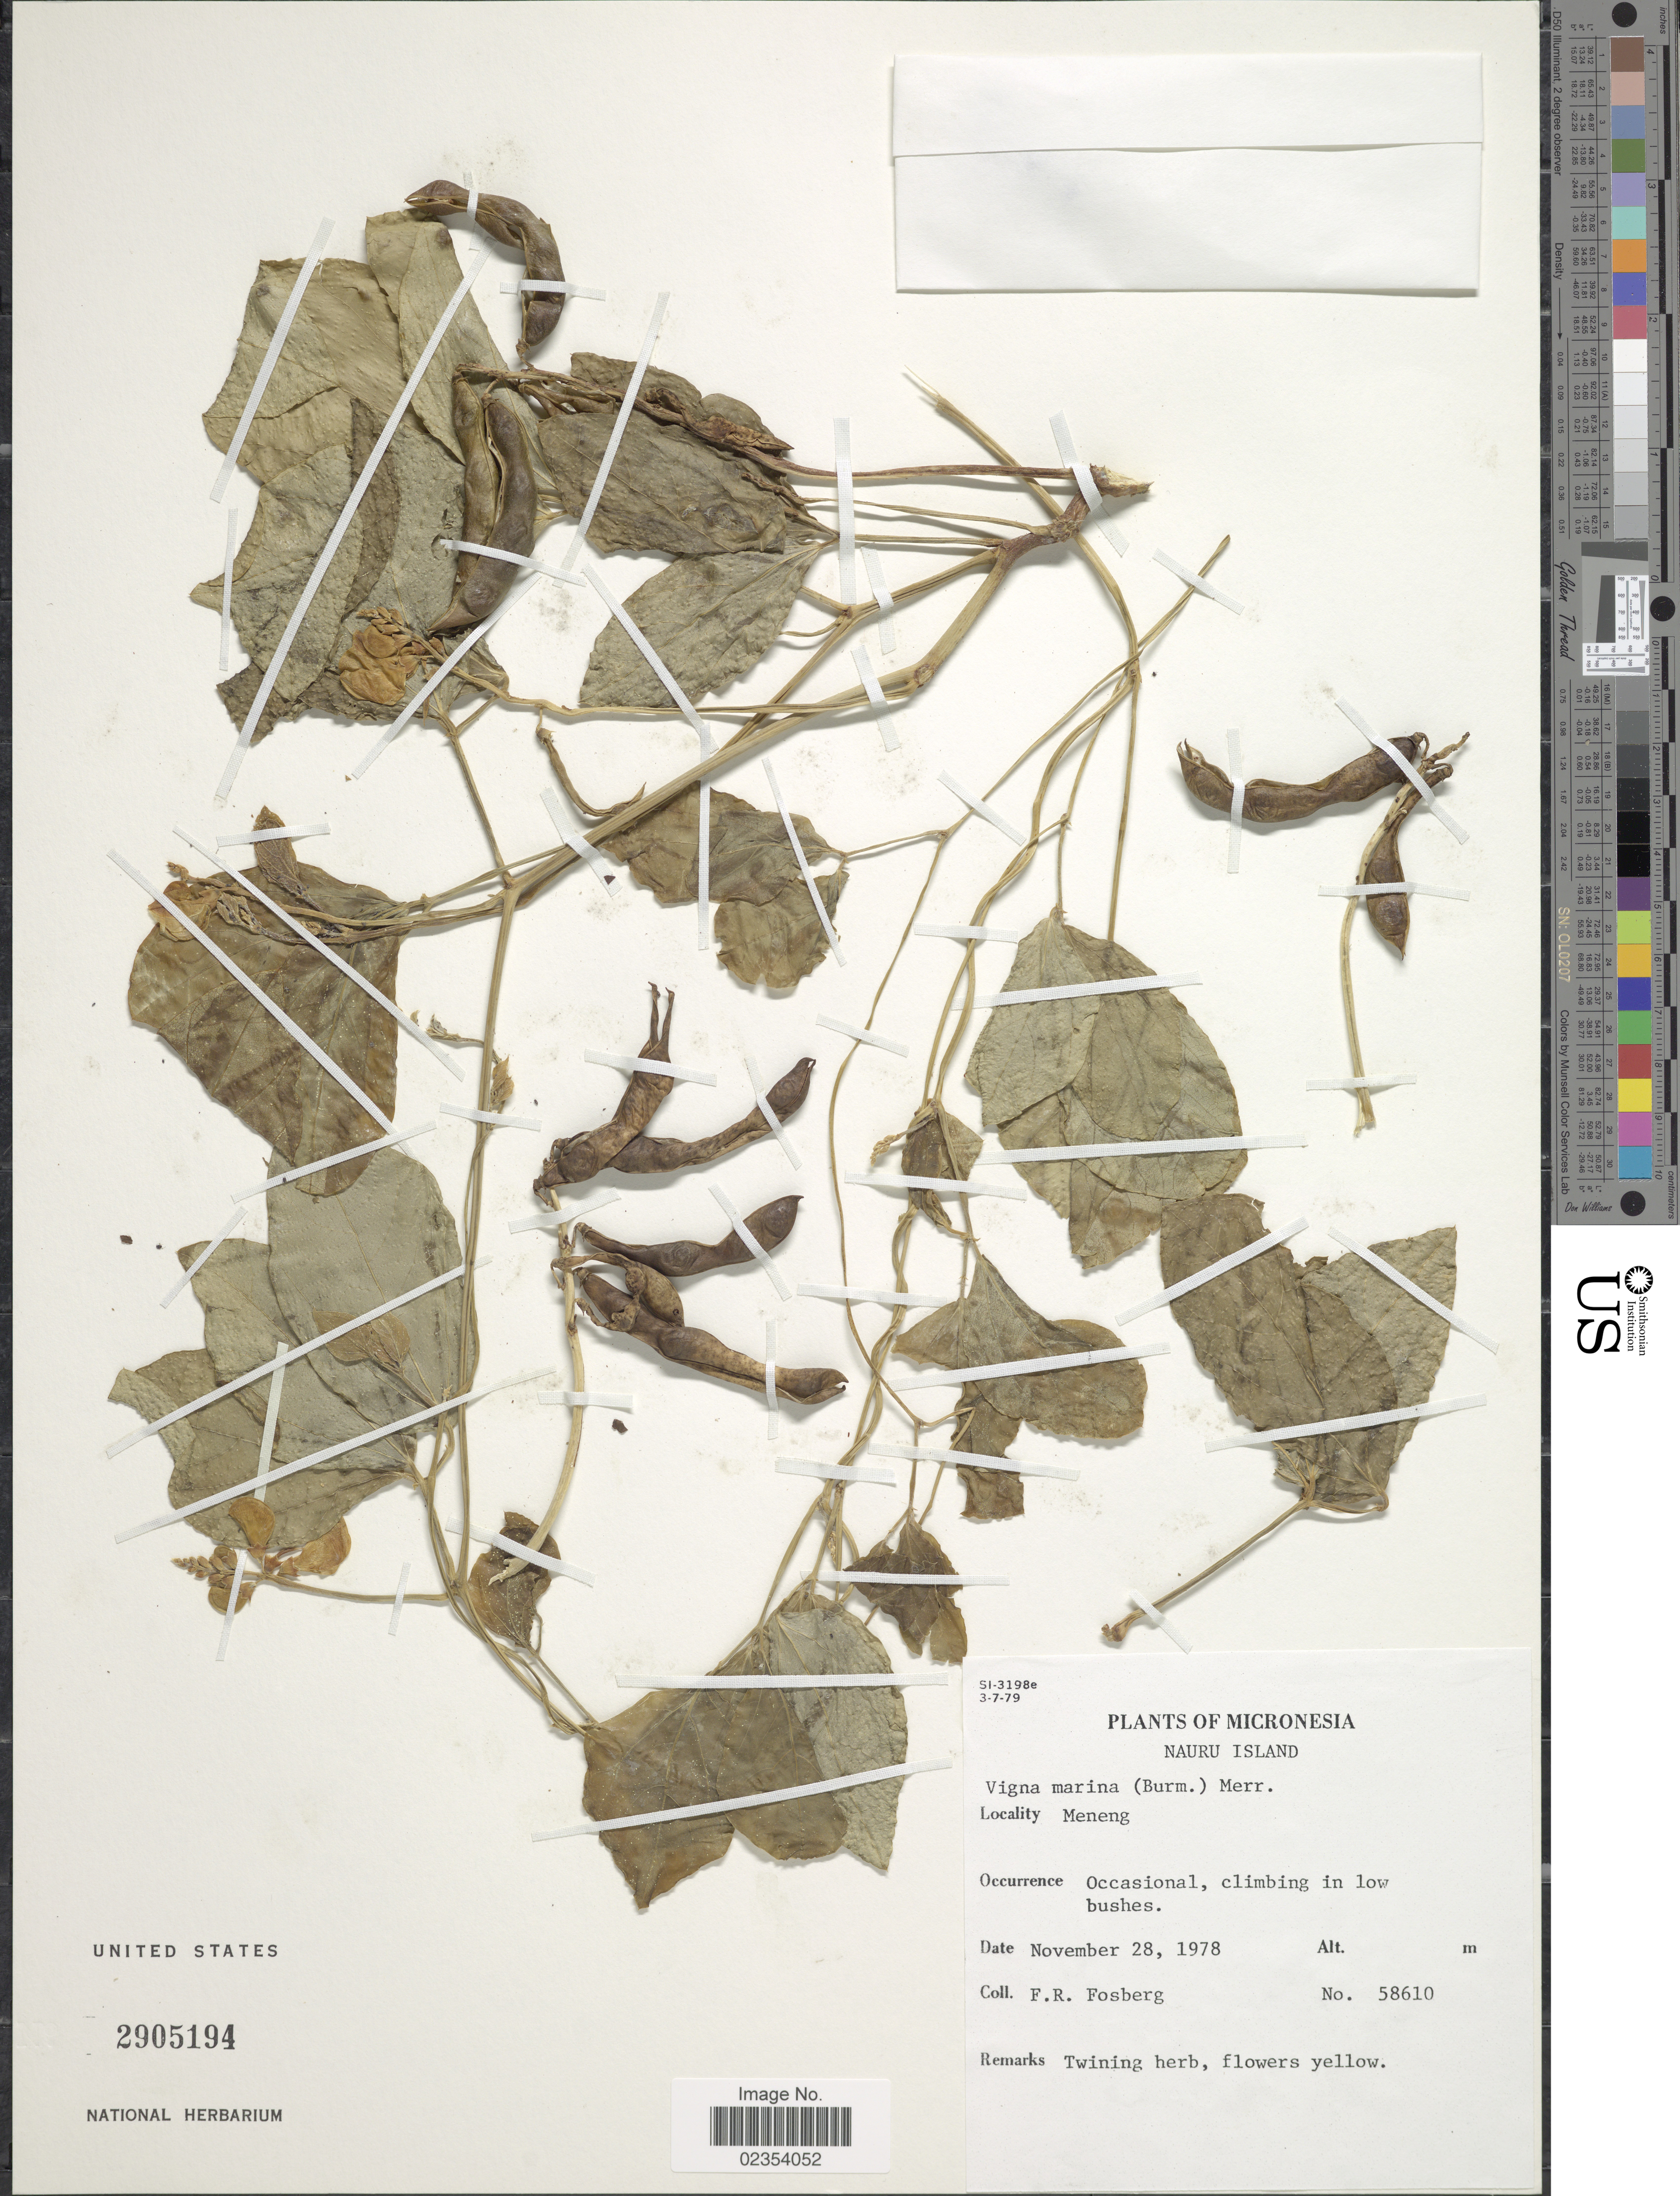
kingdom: Plantae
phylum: Tracheophyta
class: Magnoliopsida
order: Fabales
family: Fabaceae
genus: Vigna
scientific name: Vigna marina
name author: (Burm.) Merr.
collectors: F. R. Fosberg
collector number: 58610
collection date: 1978-11-28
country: Micronesia, Federated States of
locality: Nauru Island. Meneng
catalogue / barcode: US 2905194